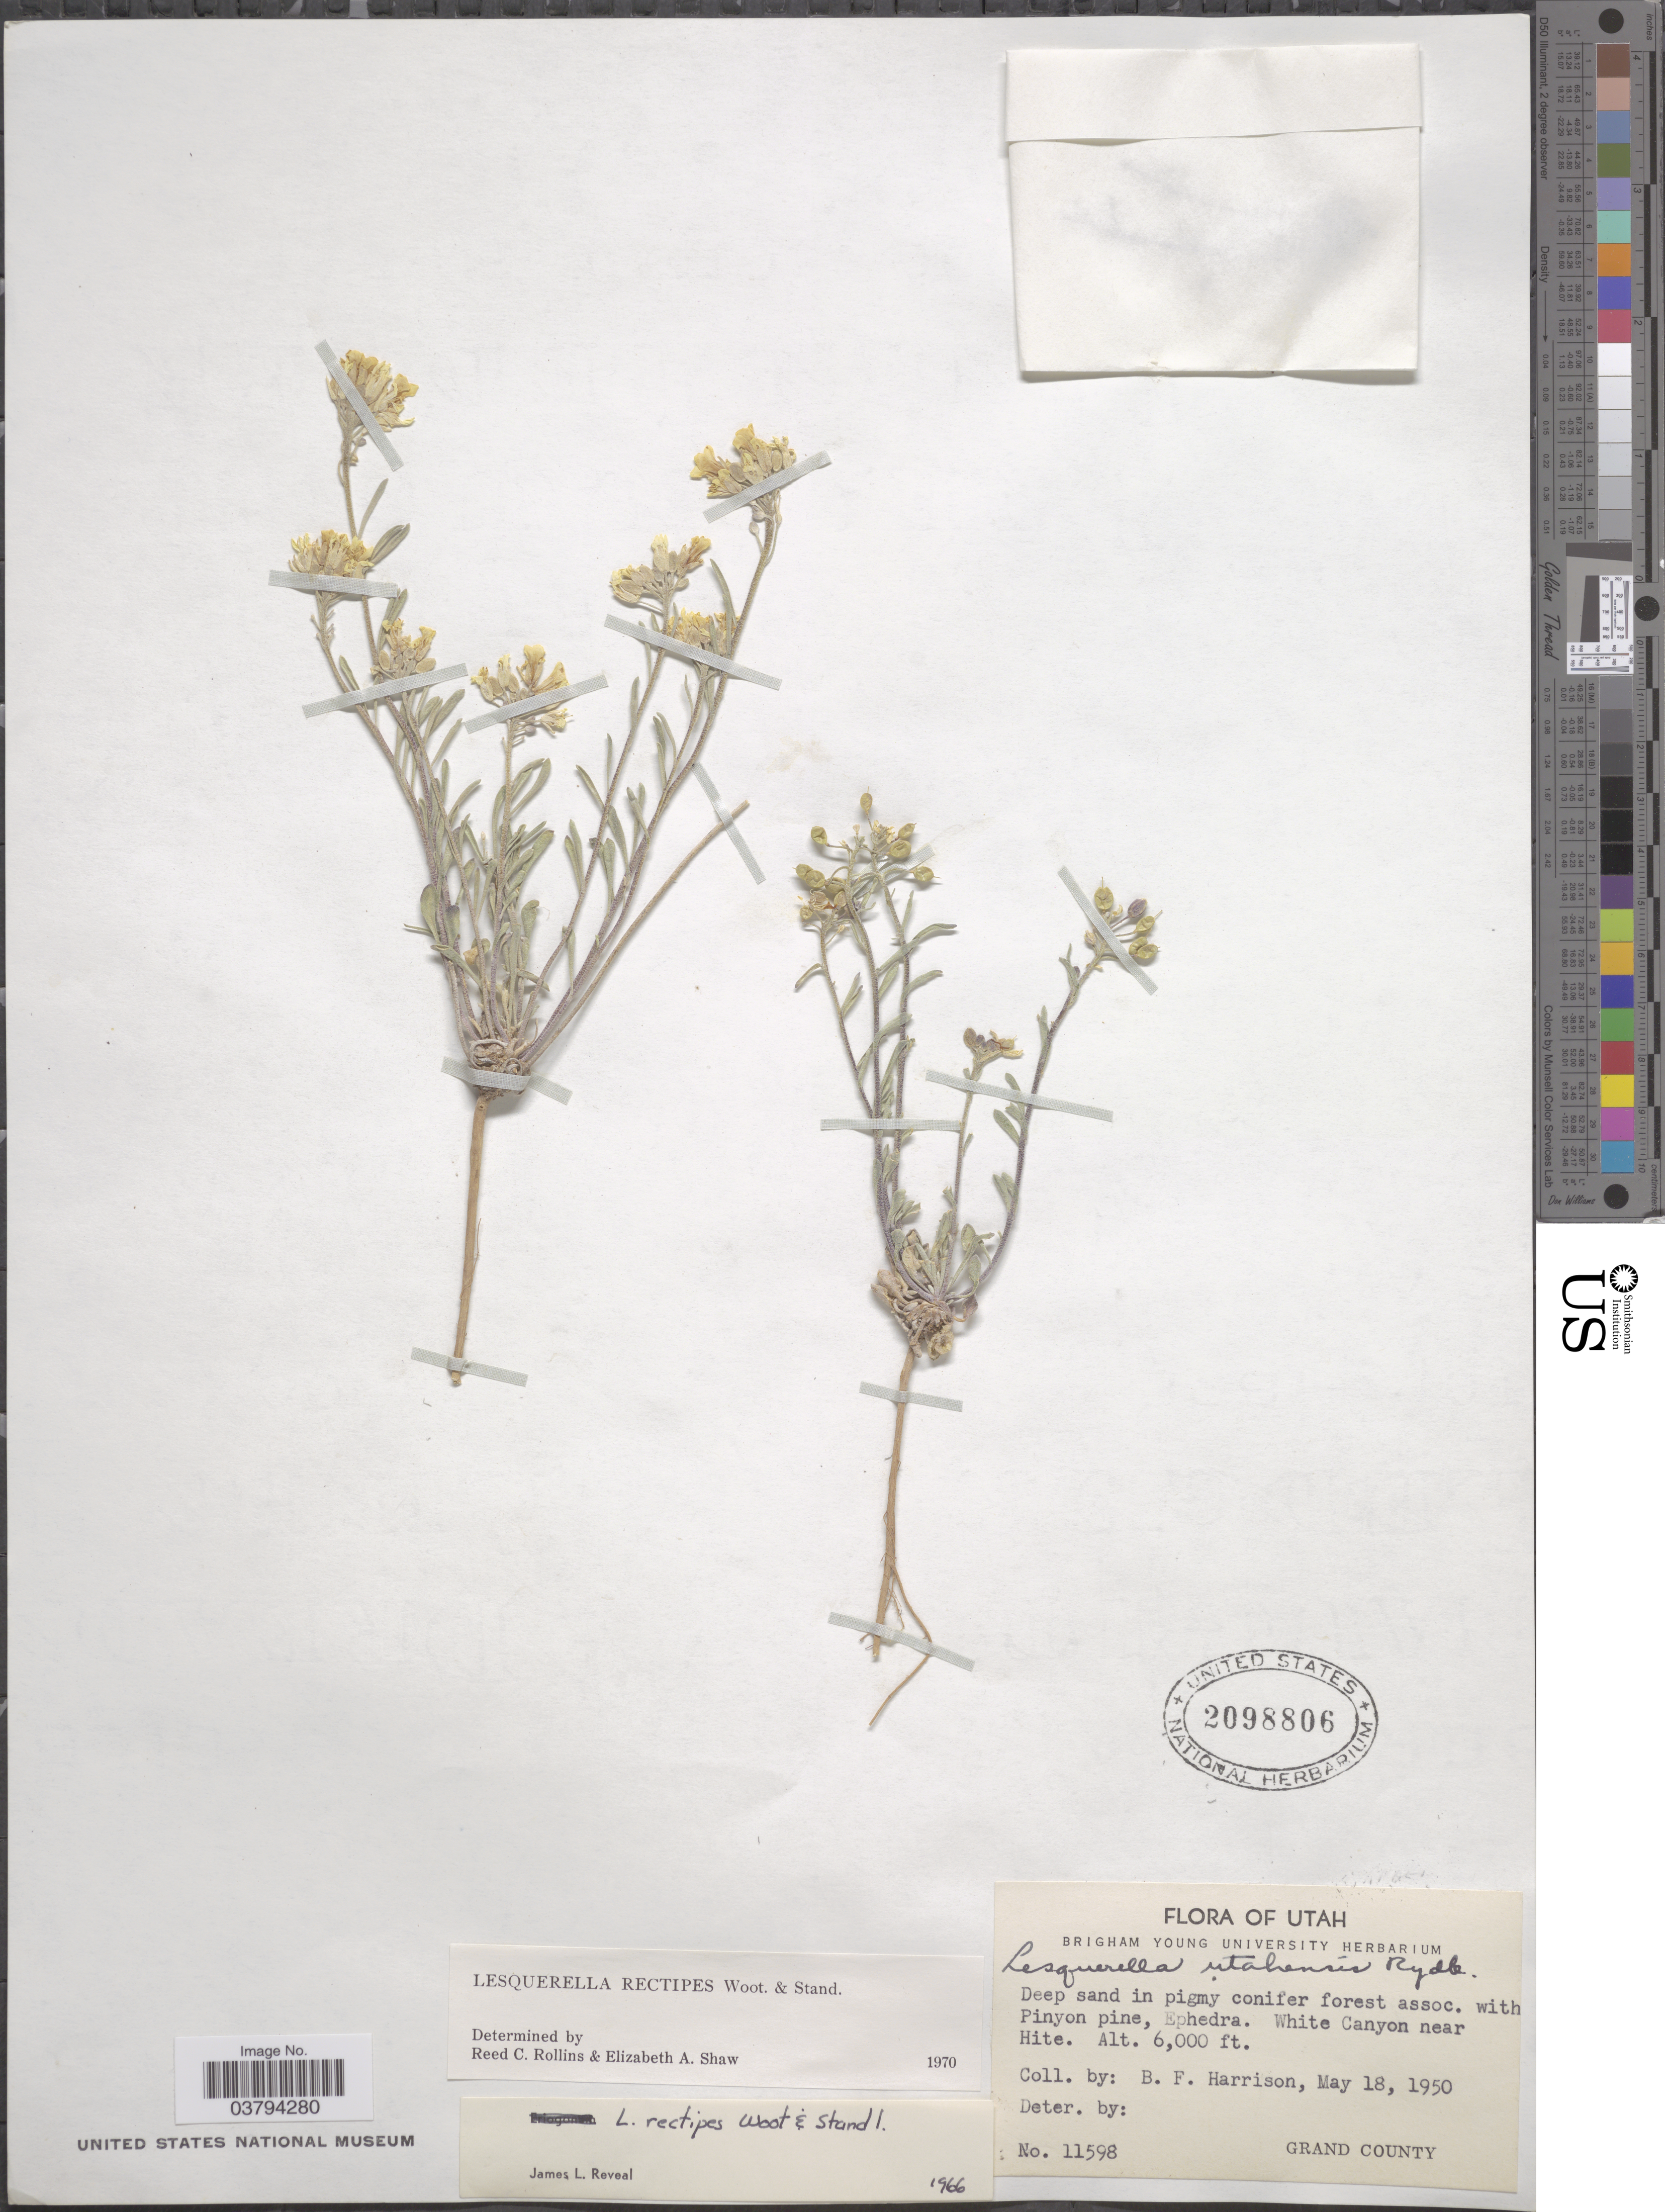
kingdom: Plantae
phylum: Tracheophyta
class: Magnoliopsida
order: Brassicales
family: Brassicaceae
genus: Lesquerella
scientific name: Lesquerella rectipes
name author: Wooton & Standl.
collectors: B. F. Harrison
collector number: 11598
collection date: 1950-05-18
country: United States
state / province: Utah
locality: White Canyon near Hite. Grand County.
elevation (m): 1829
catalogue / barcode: US 2098806